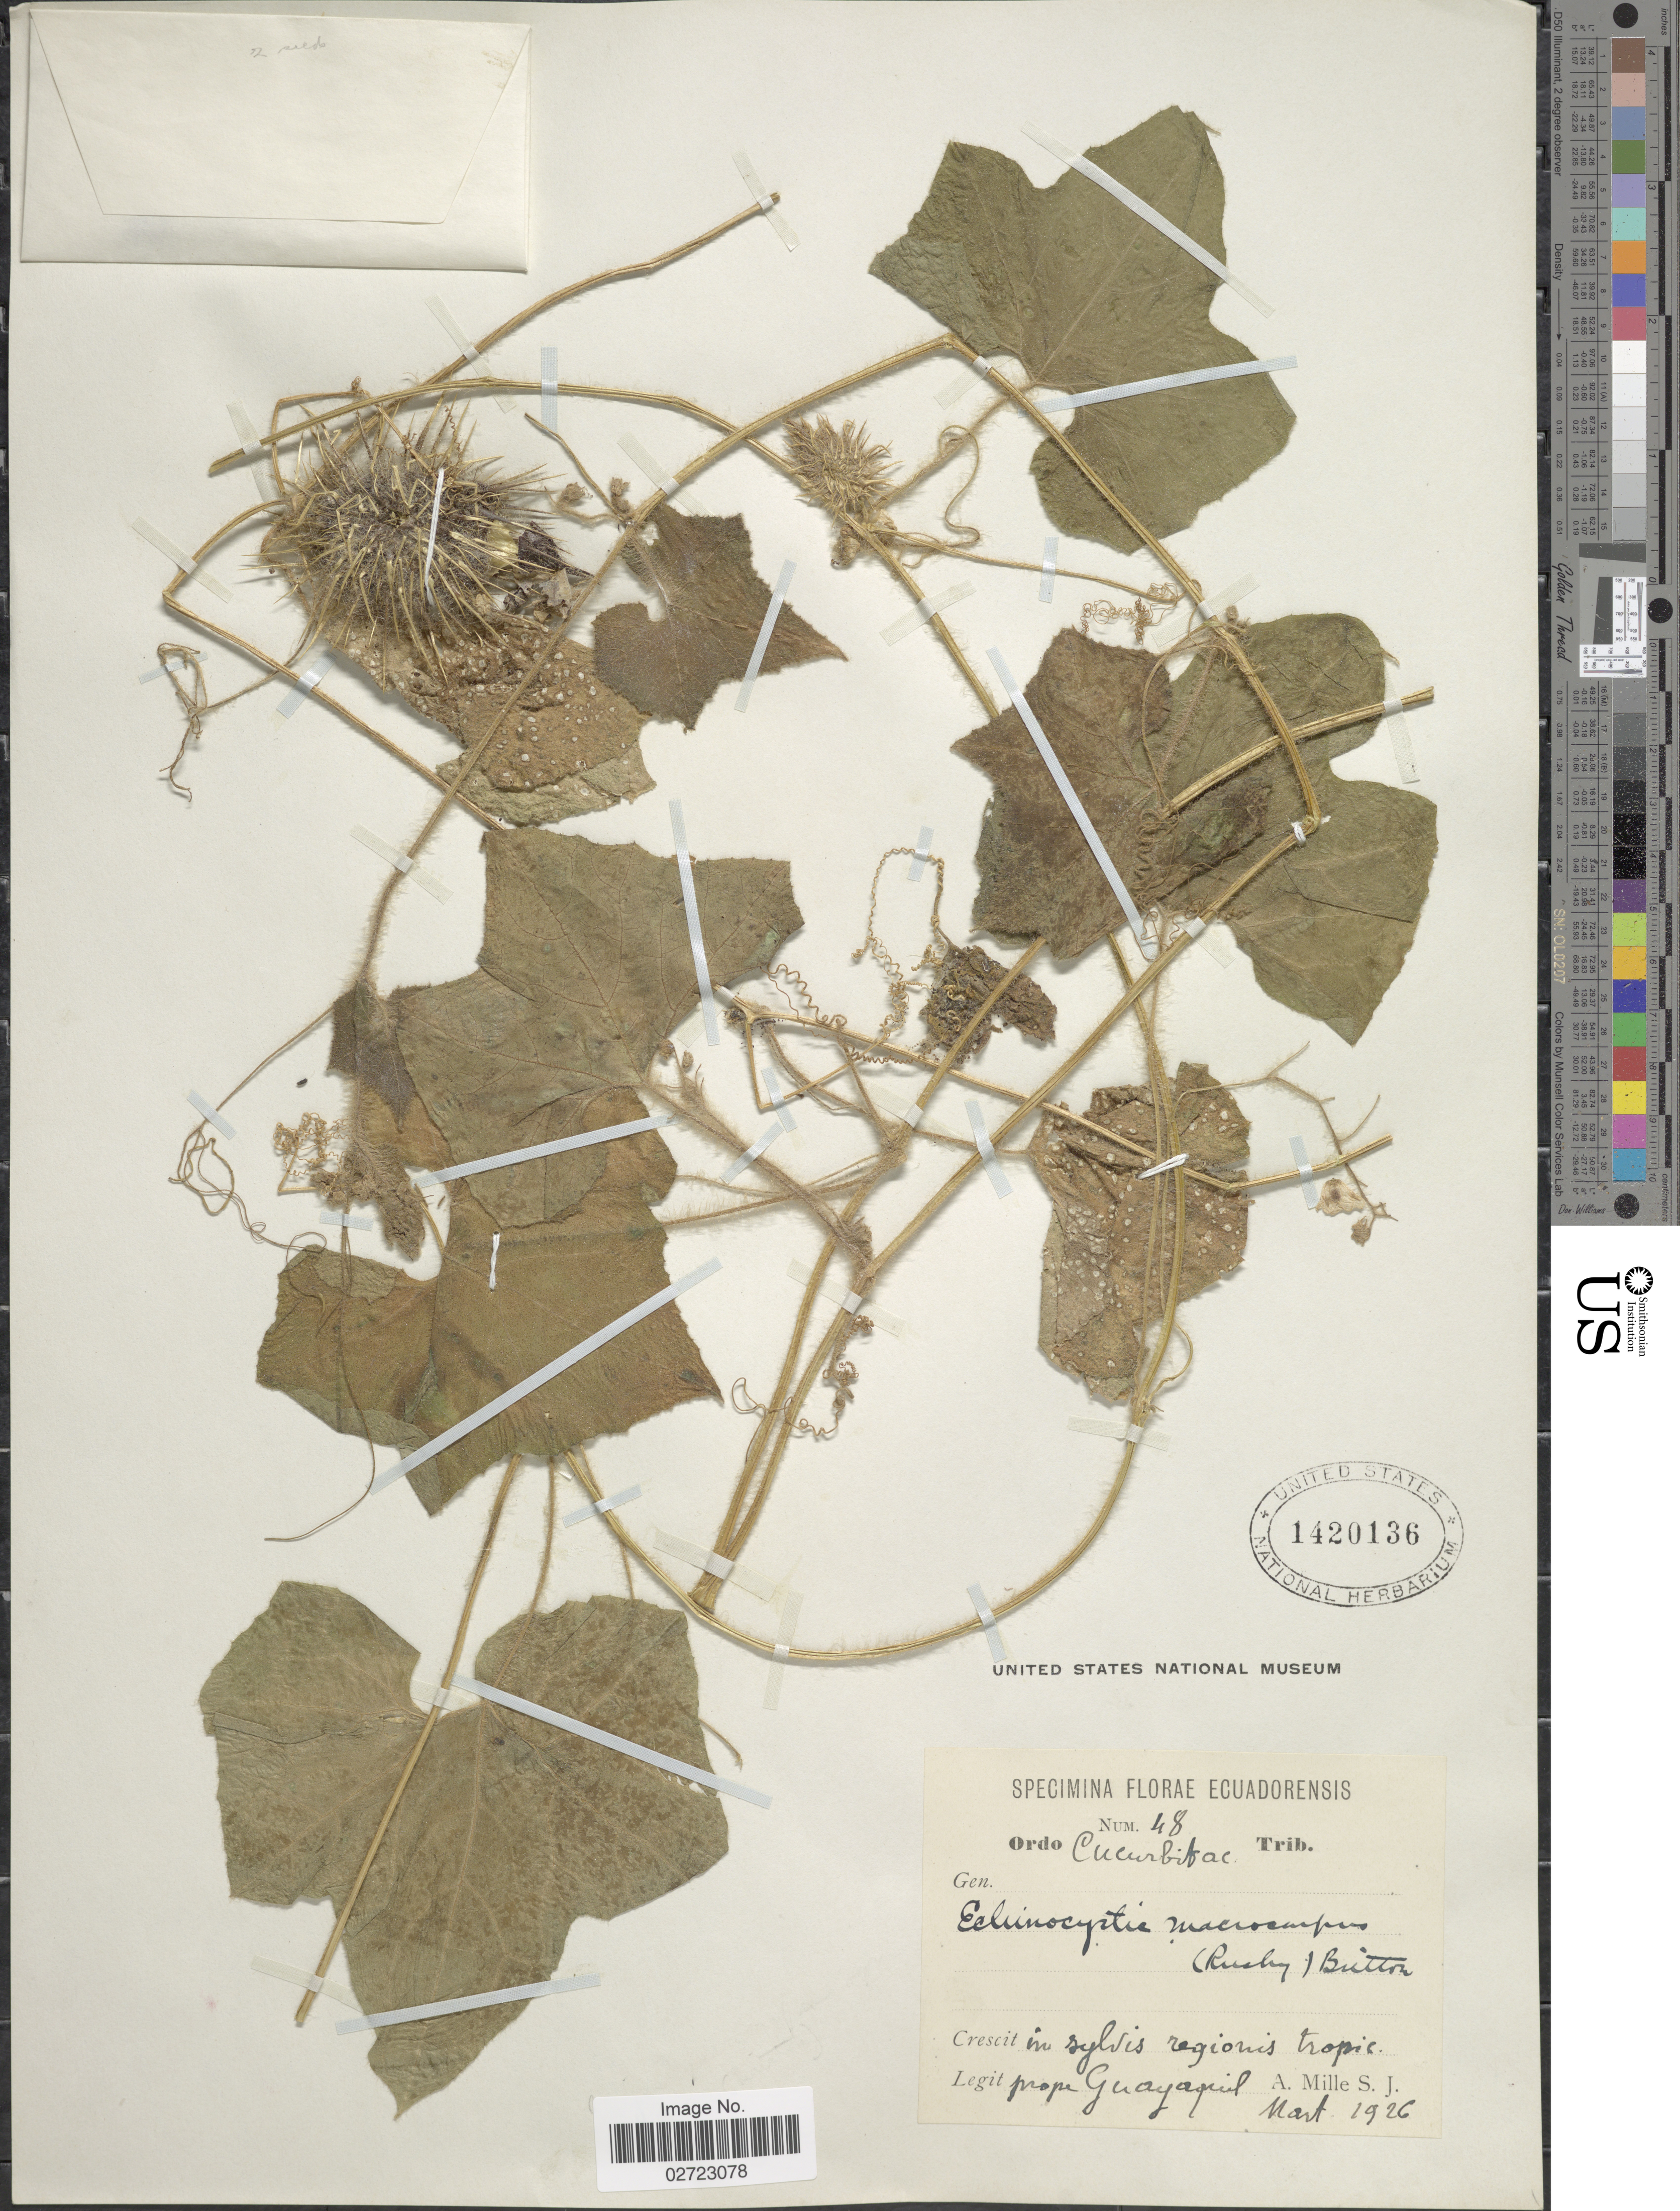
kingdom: Plantae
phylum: Tracheophyta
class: Magnoliopsida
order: Cucurbitales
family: Cucurbitaceae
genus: Echinopepon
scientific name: Echinopepon racemosus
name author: (Steud.) C. Jeffrey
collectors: A. Mille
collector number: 48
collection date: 1926-03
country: Ecuador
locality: Ecuadorenses, in sylvis regionis tropic, prope Guayaquil.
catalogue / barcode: US 1420136